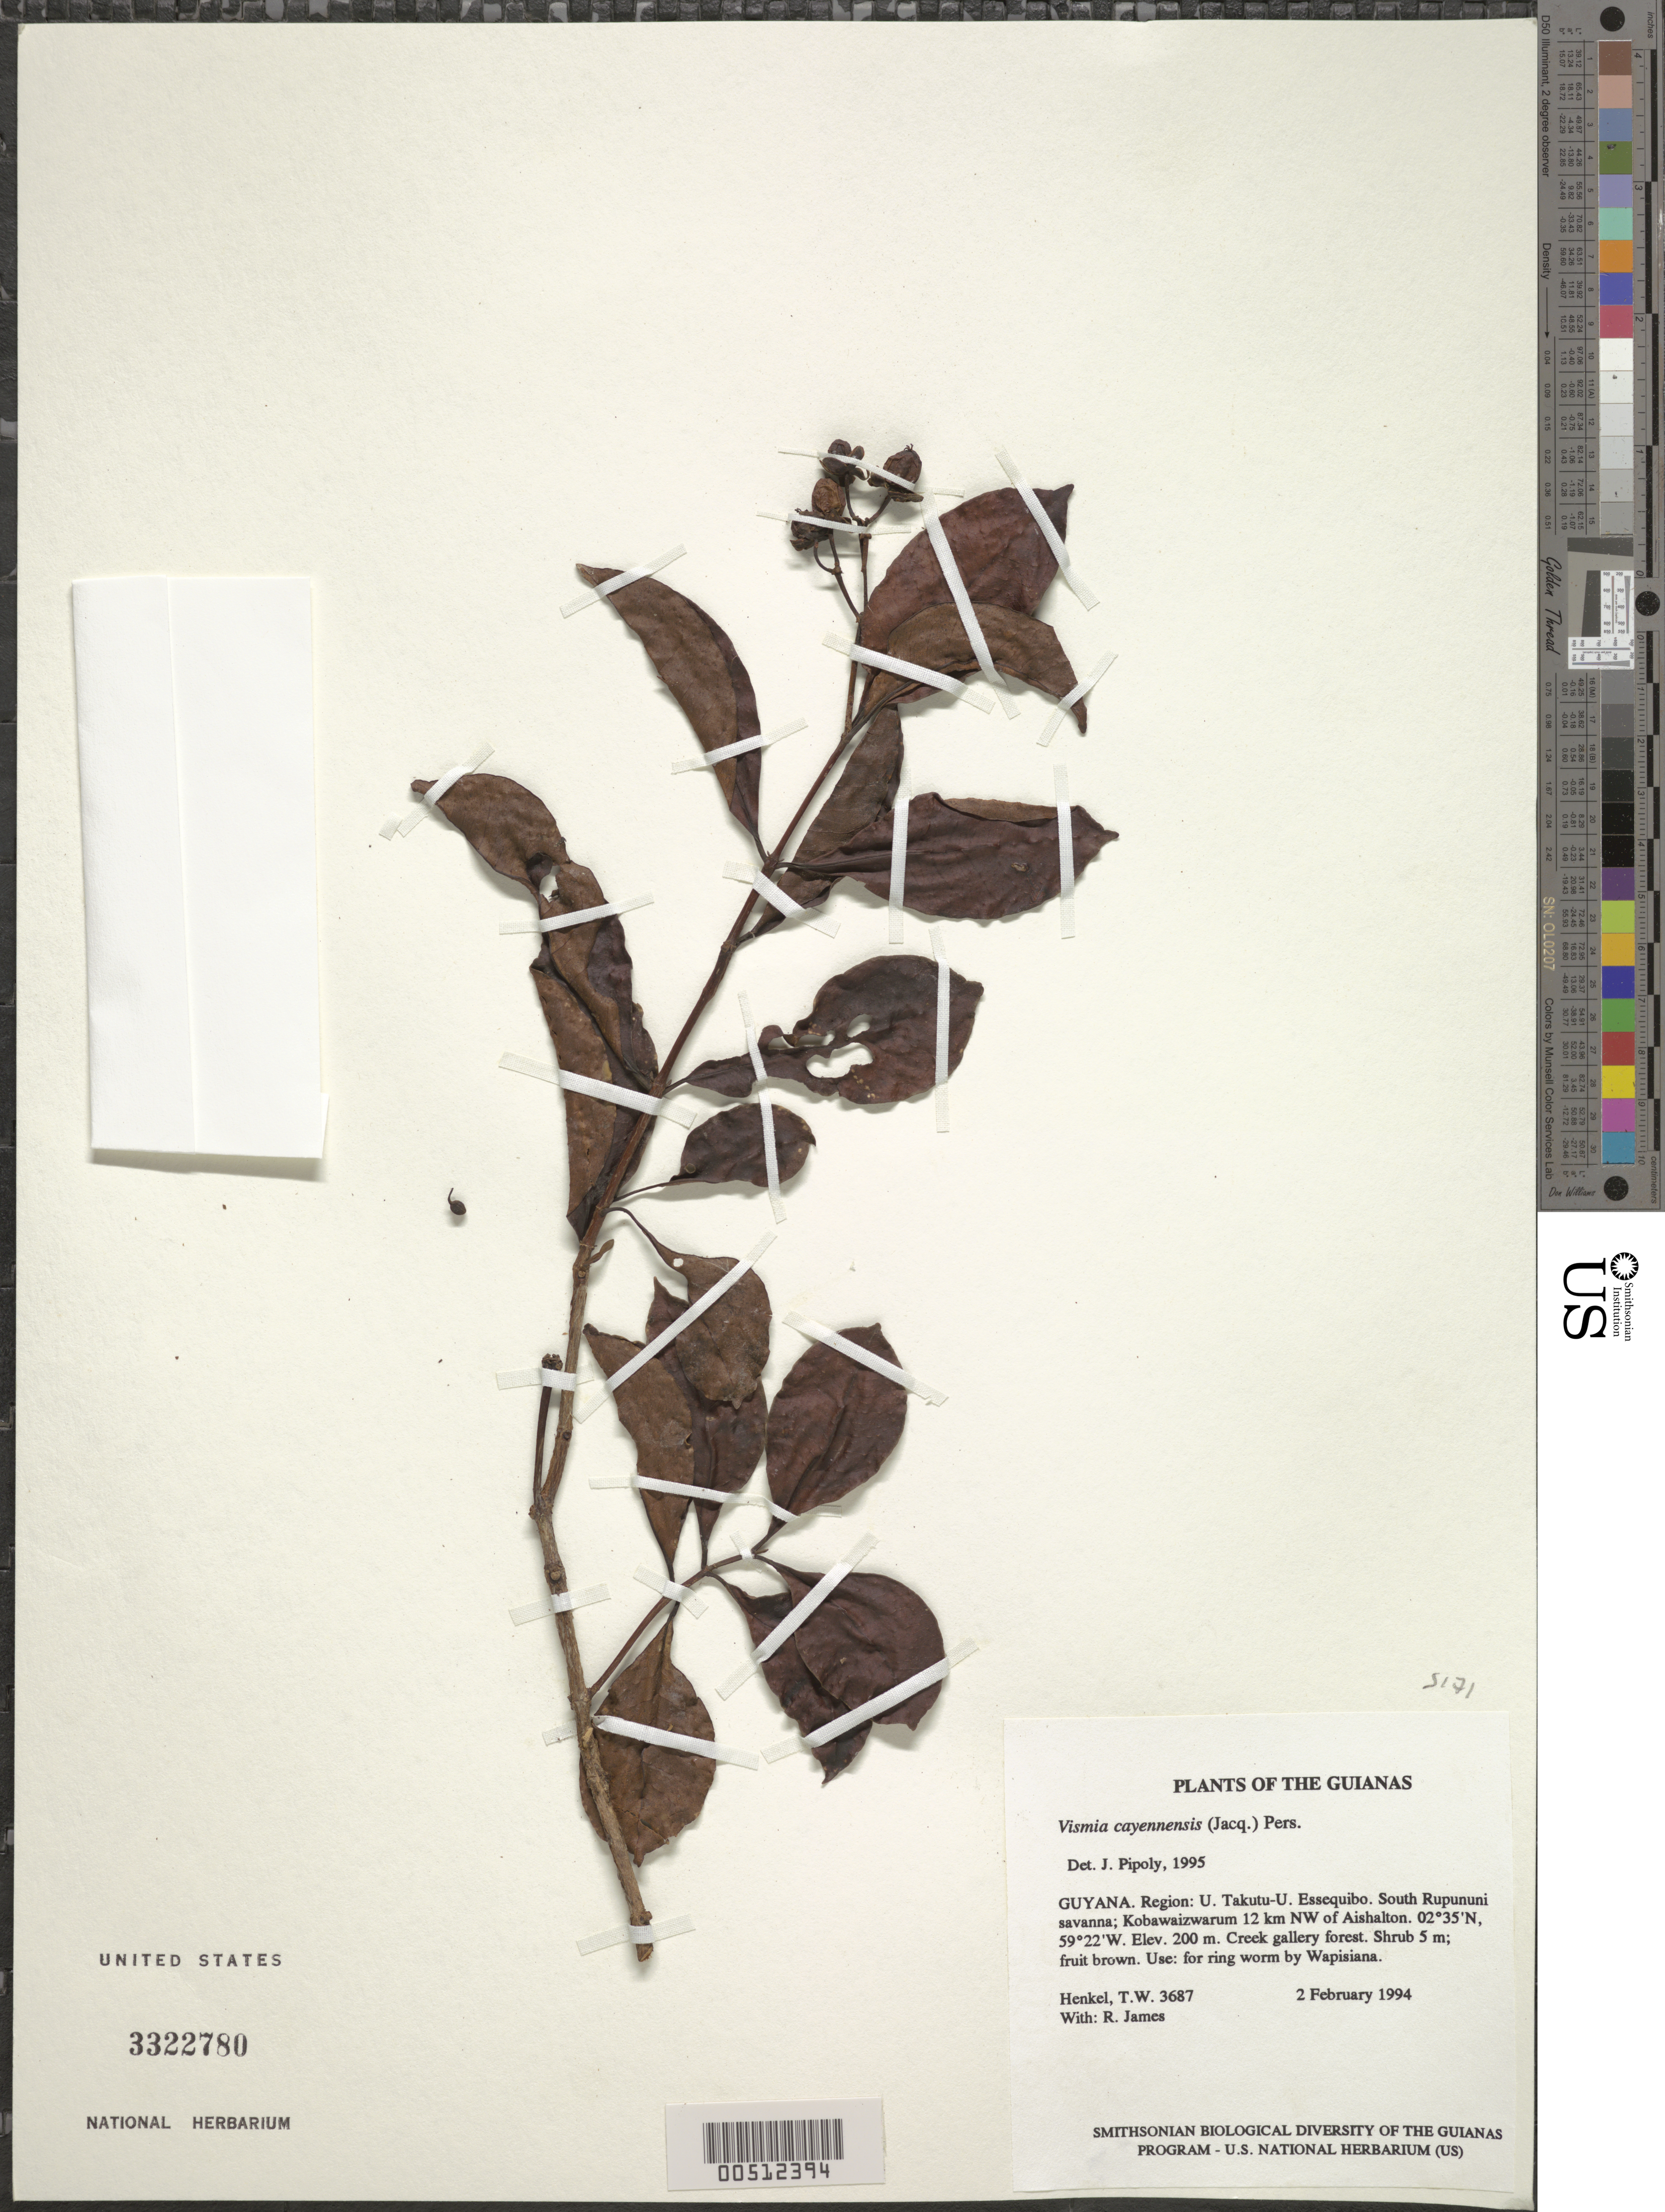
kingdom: Plantae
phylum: Tracheophyta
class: Magnoliopsida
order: Malpighiales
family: Hypericaceae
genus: Vismia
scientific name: Vismia cayennensis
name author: (Jacq.) Pers.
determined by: Pipoly, J. J., III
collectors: T. Henkel & R. James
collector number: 3687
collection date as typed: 2 February 1994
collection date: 1994-02-02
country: Guyana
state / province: U. Takutu-U. Essequibo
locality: South Rupununi savanna; Kobawaizwarum 12 km NW of Aishalton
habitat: Creek gallery forest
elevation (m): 200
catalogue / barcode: US 3322780